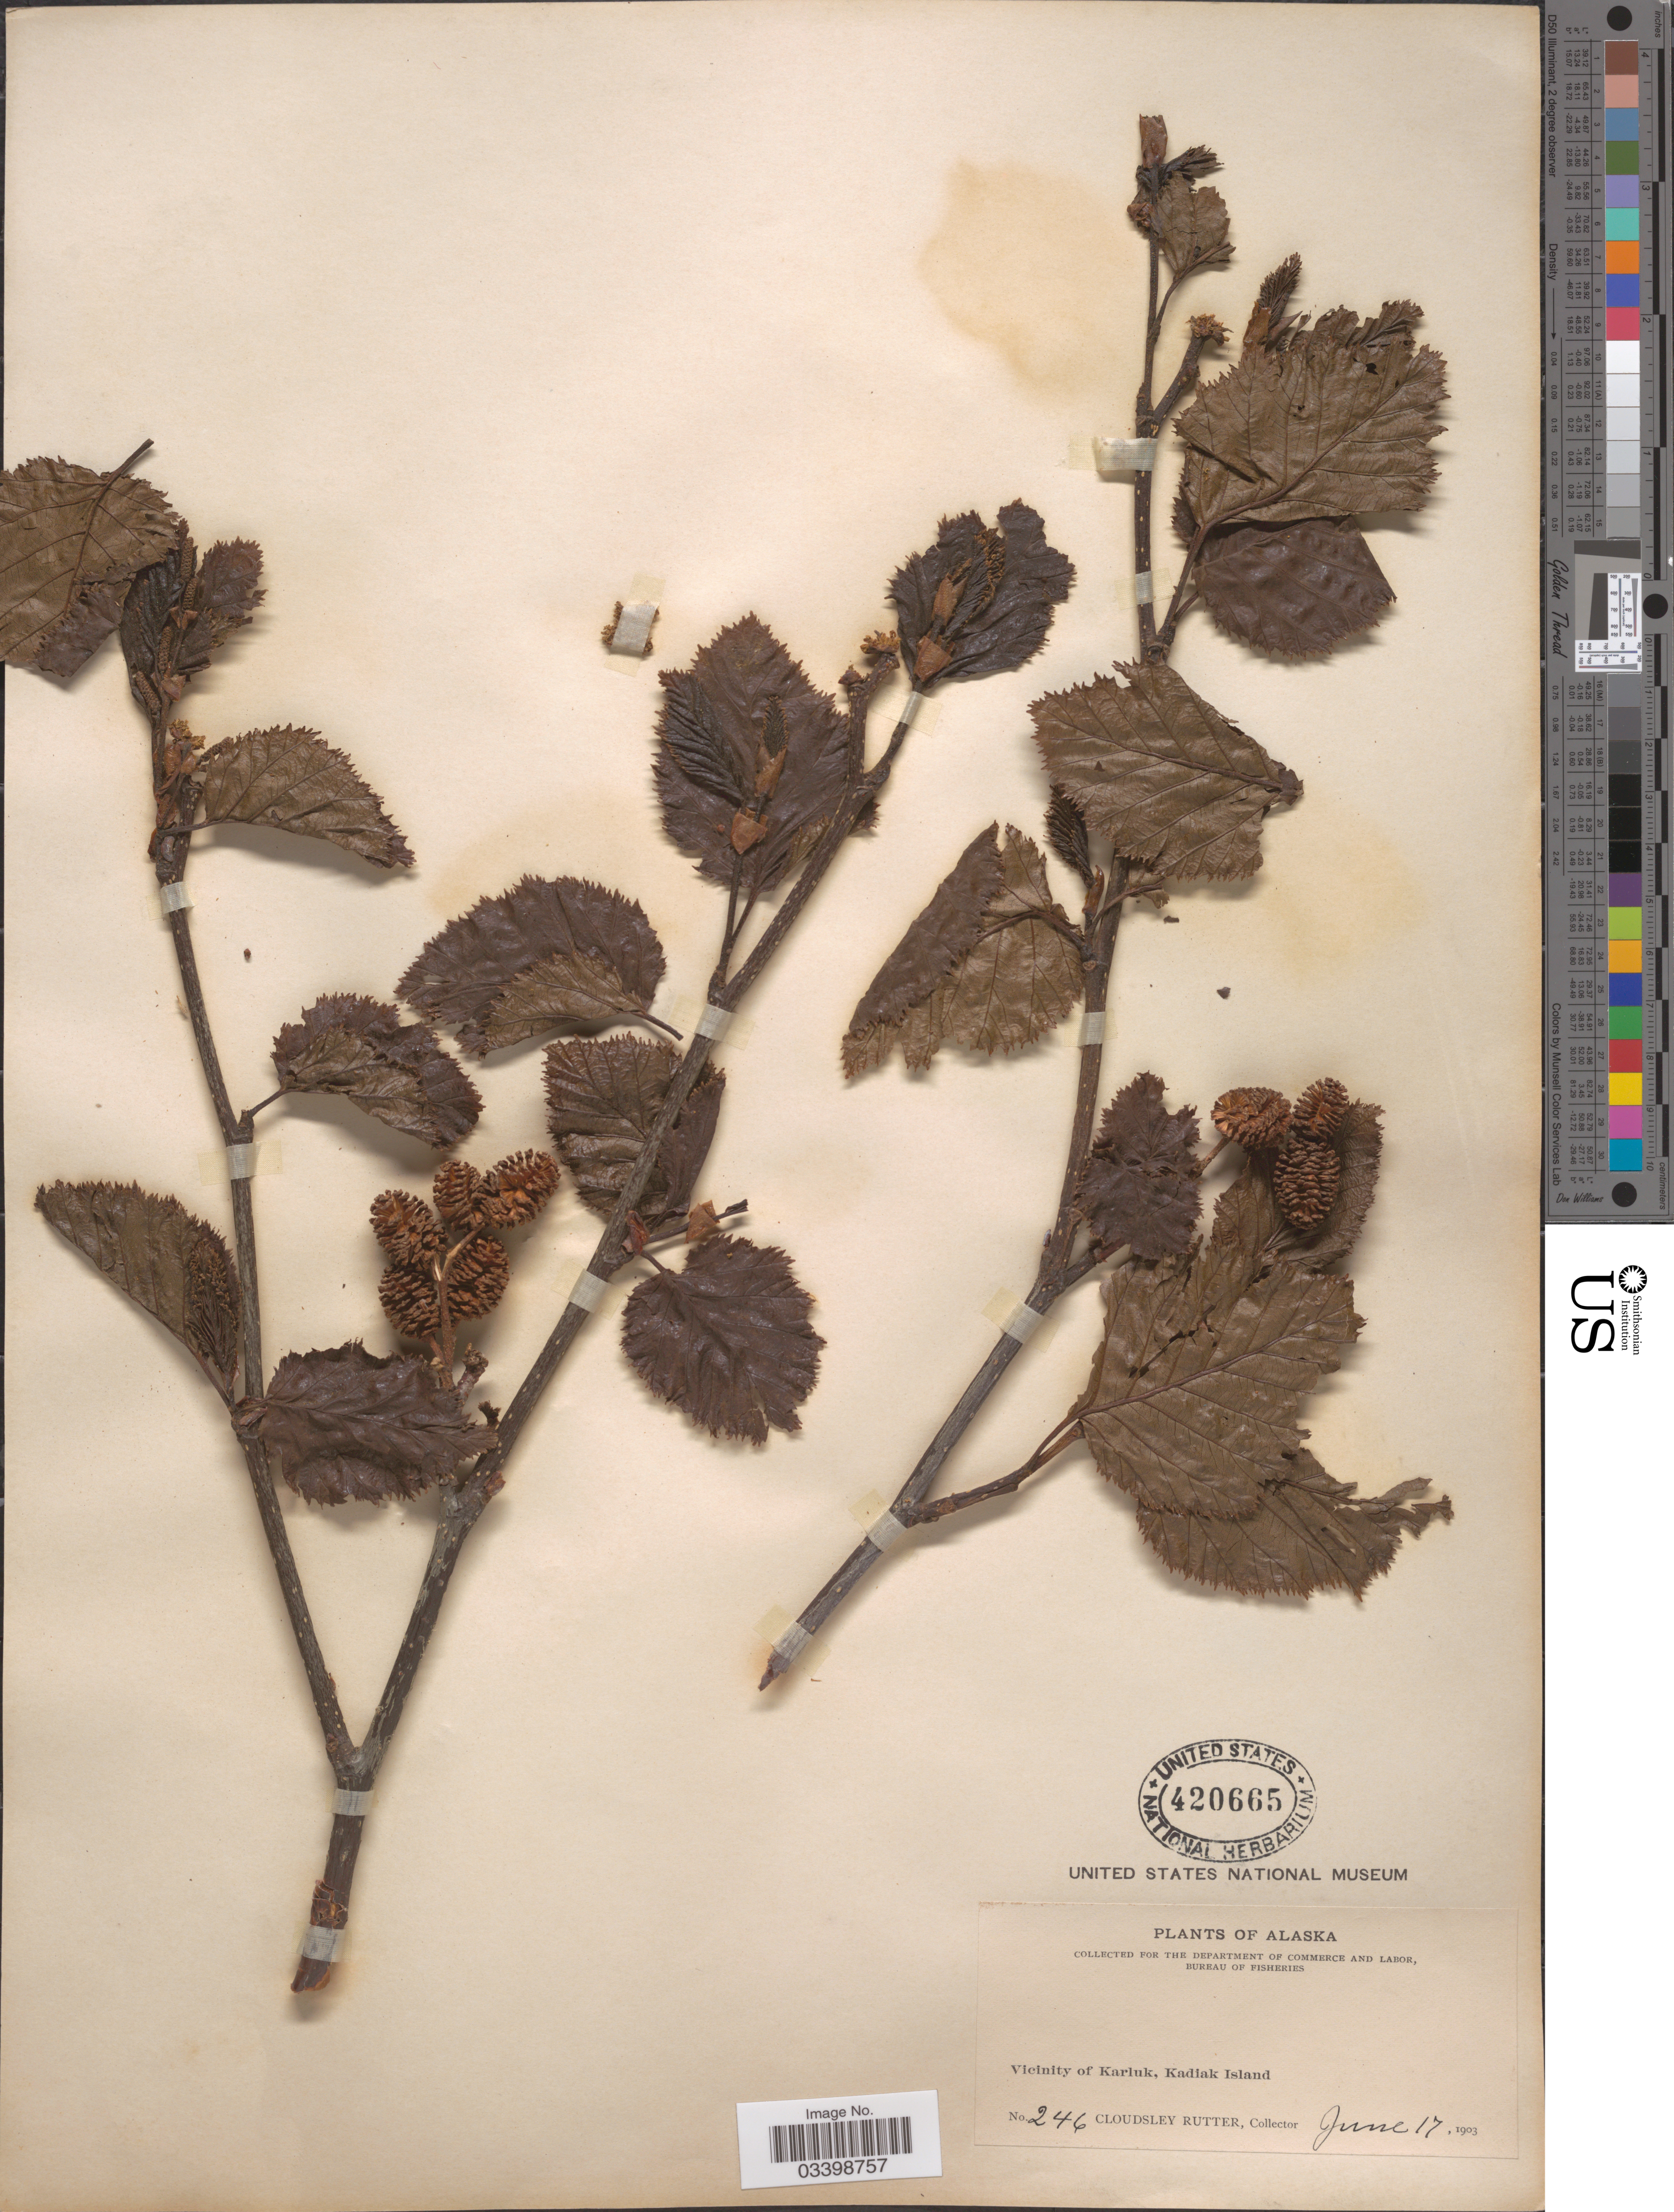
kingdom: Plantae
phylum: Tracheophyta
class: Magnoliopsida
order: Fagales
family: Betulaceae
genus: Alnus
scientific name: Alnus viridis subsp. sinuata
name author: Regel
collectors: C. Rutter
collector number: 246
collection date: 1903-06-17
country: United States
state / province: Alaska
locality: Vicinity of Karluk, Kadiak Island.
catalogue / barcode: US 420665